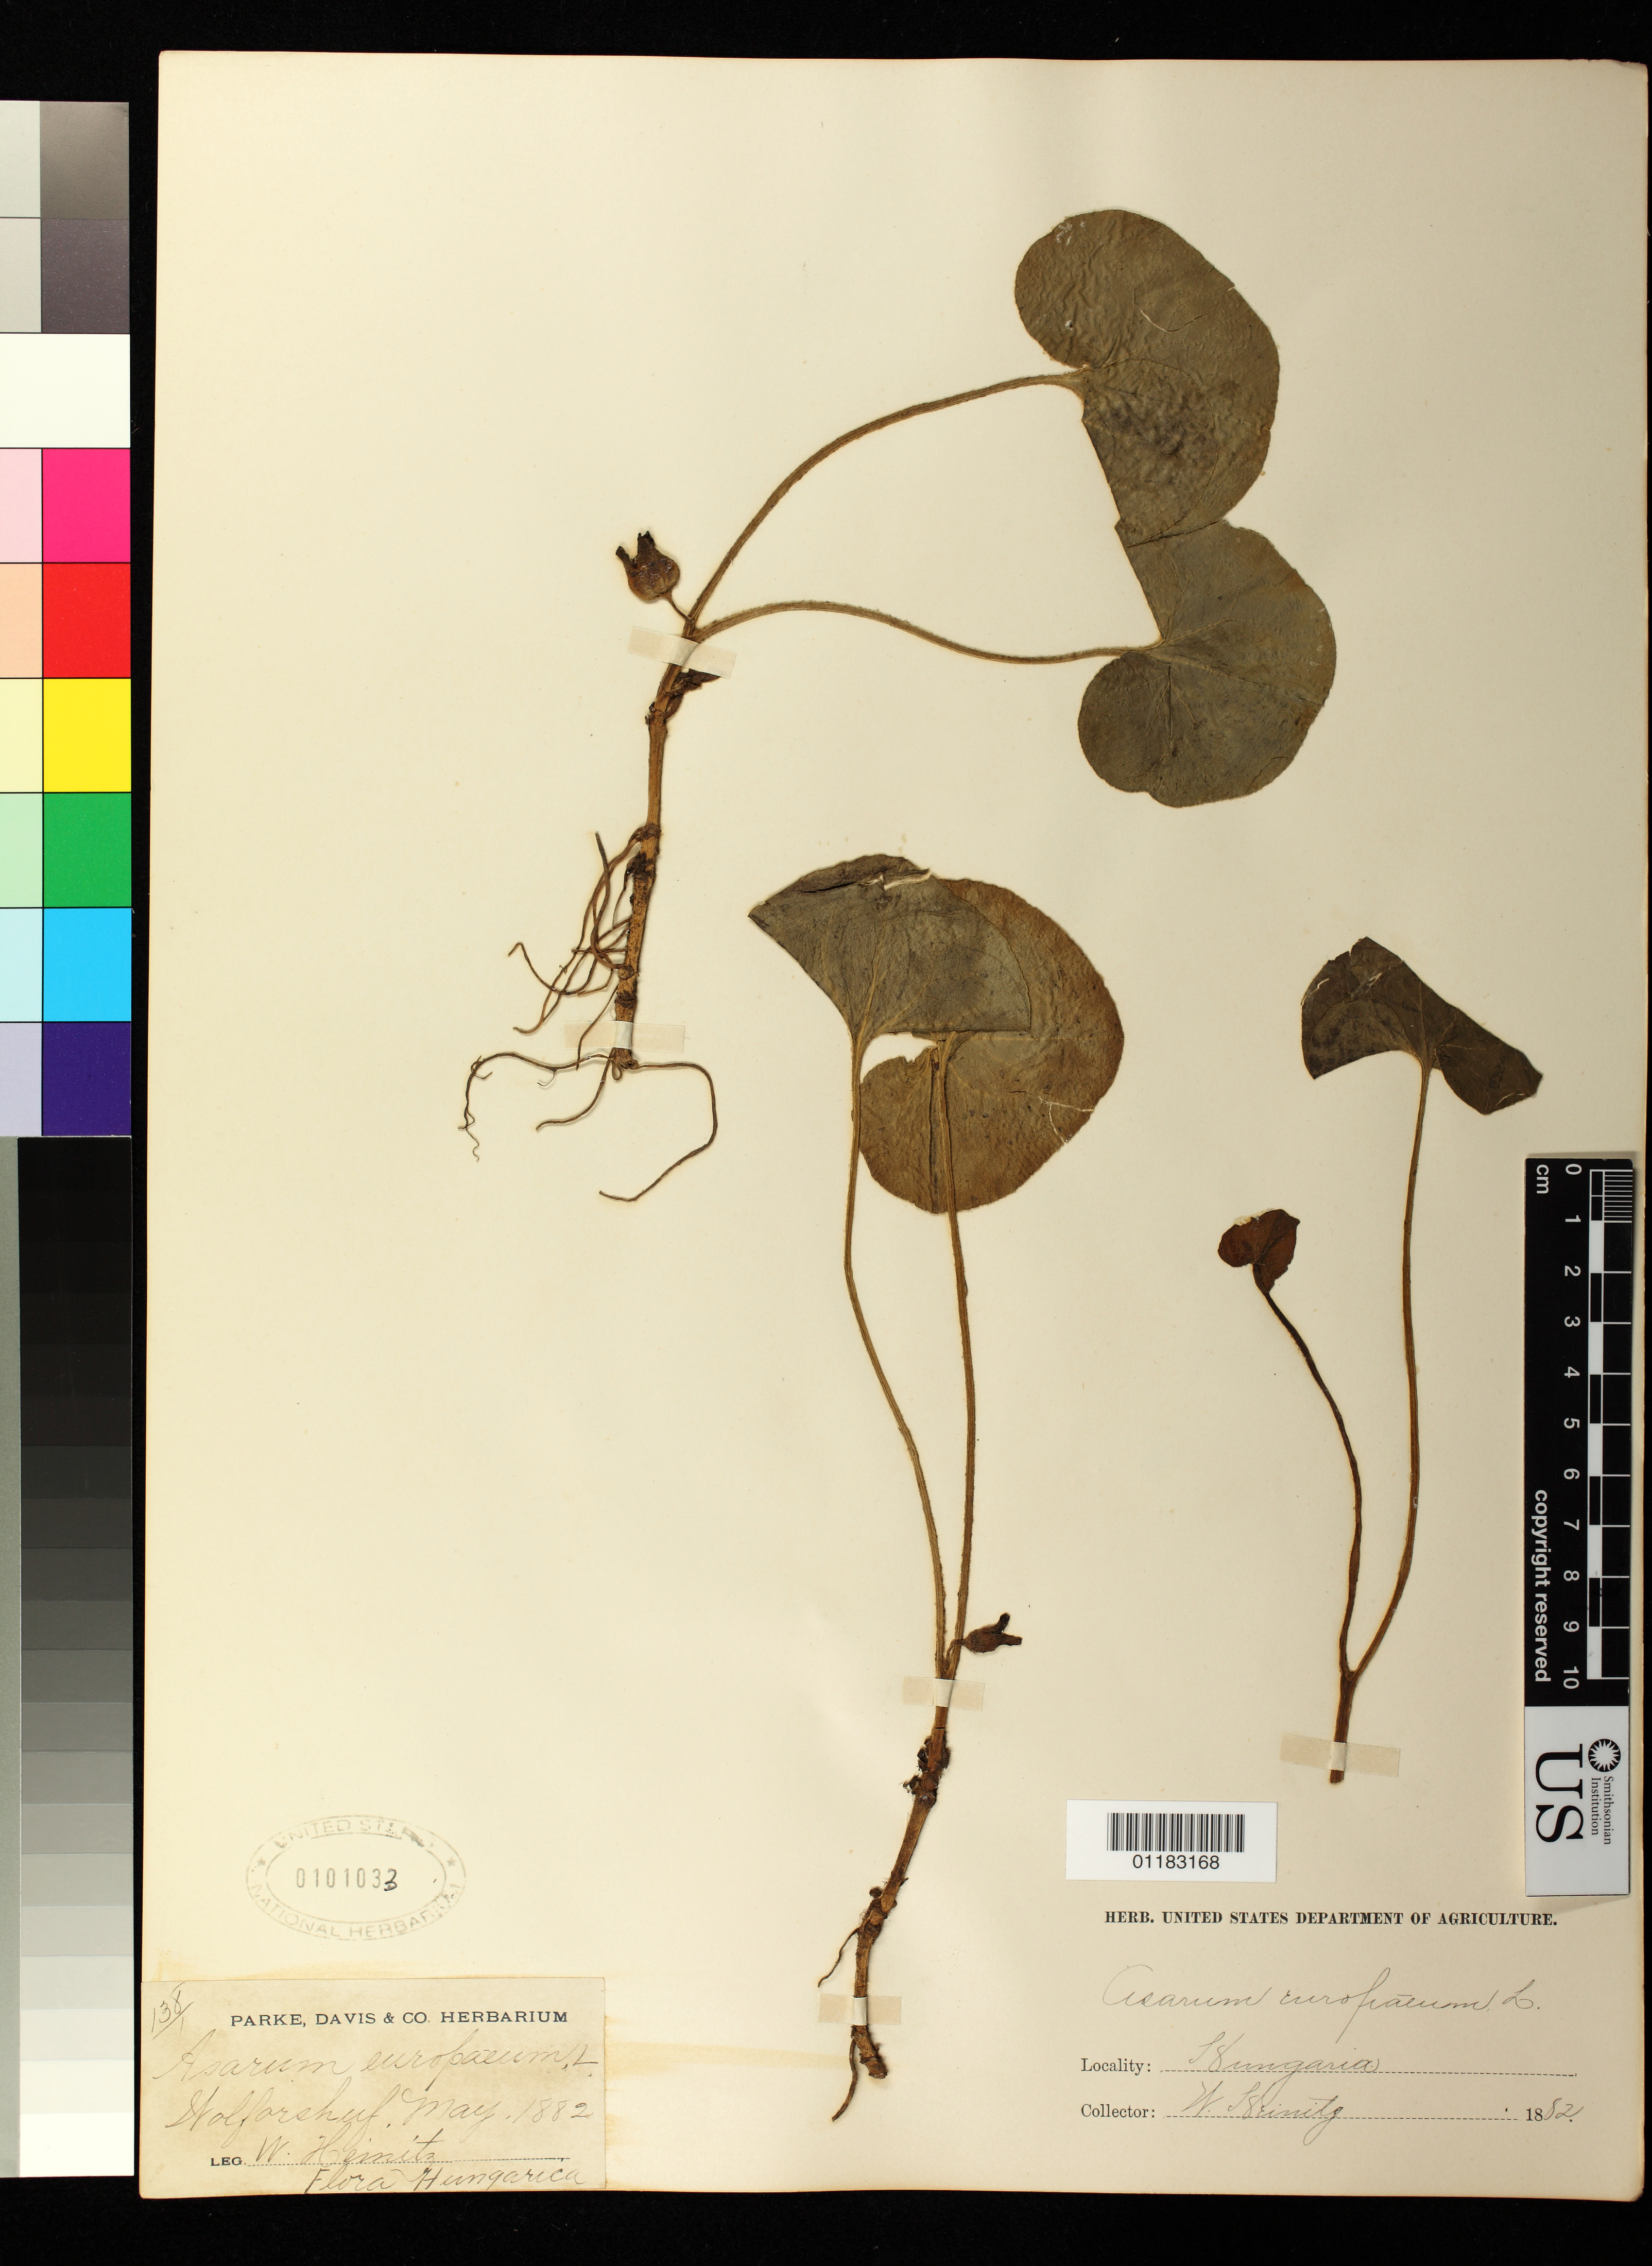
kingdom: Plantae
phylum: Tracheophyta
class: Magnoliopsida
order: Piperales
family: Aristolochiaceae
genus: Asarum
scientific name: Asarum europaeum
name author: L.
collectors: W. Heinitz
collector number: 138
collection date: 1882-05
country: Hungary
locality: Wolforshuf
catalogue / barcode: US 101033